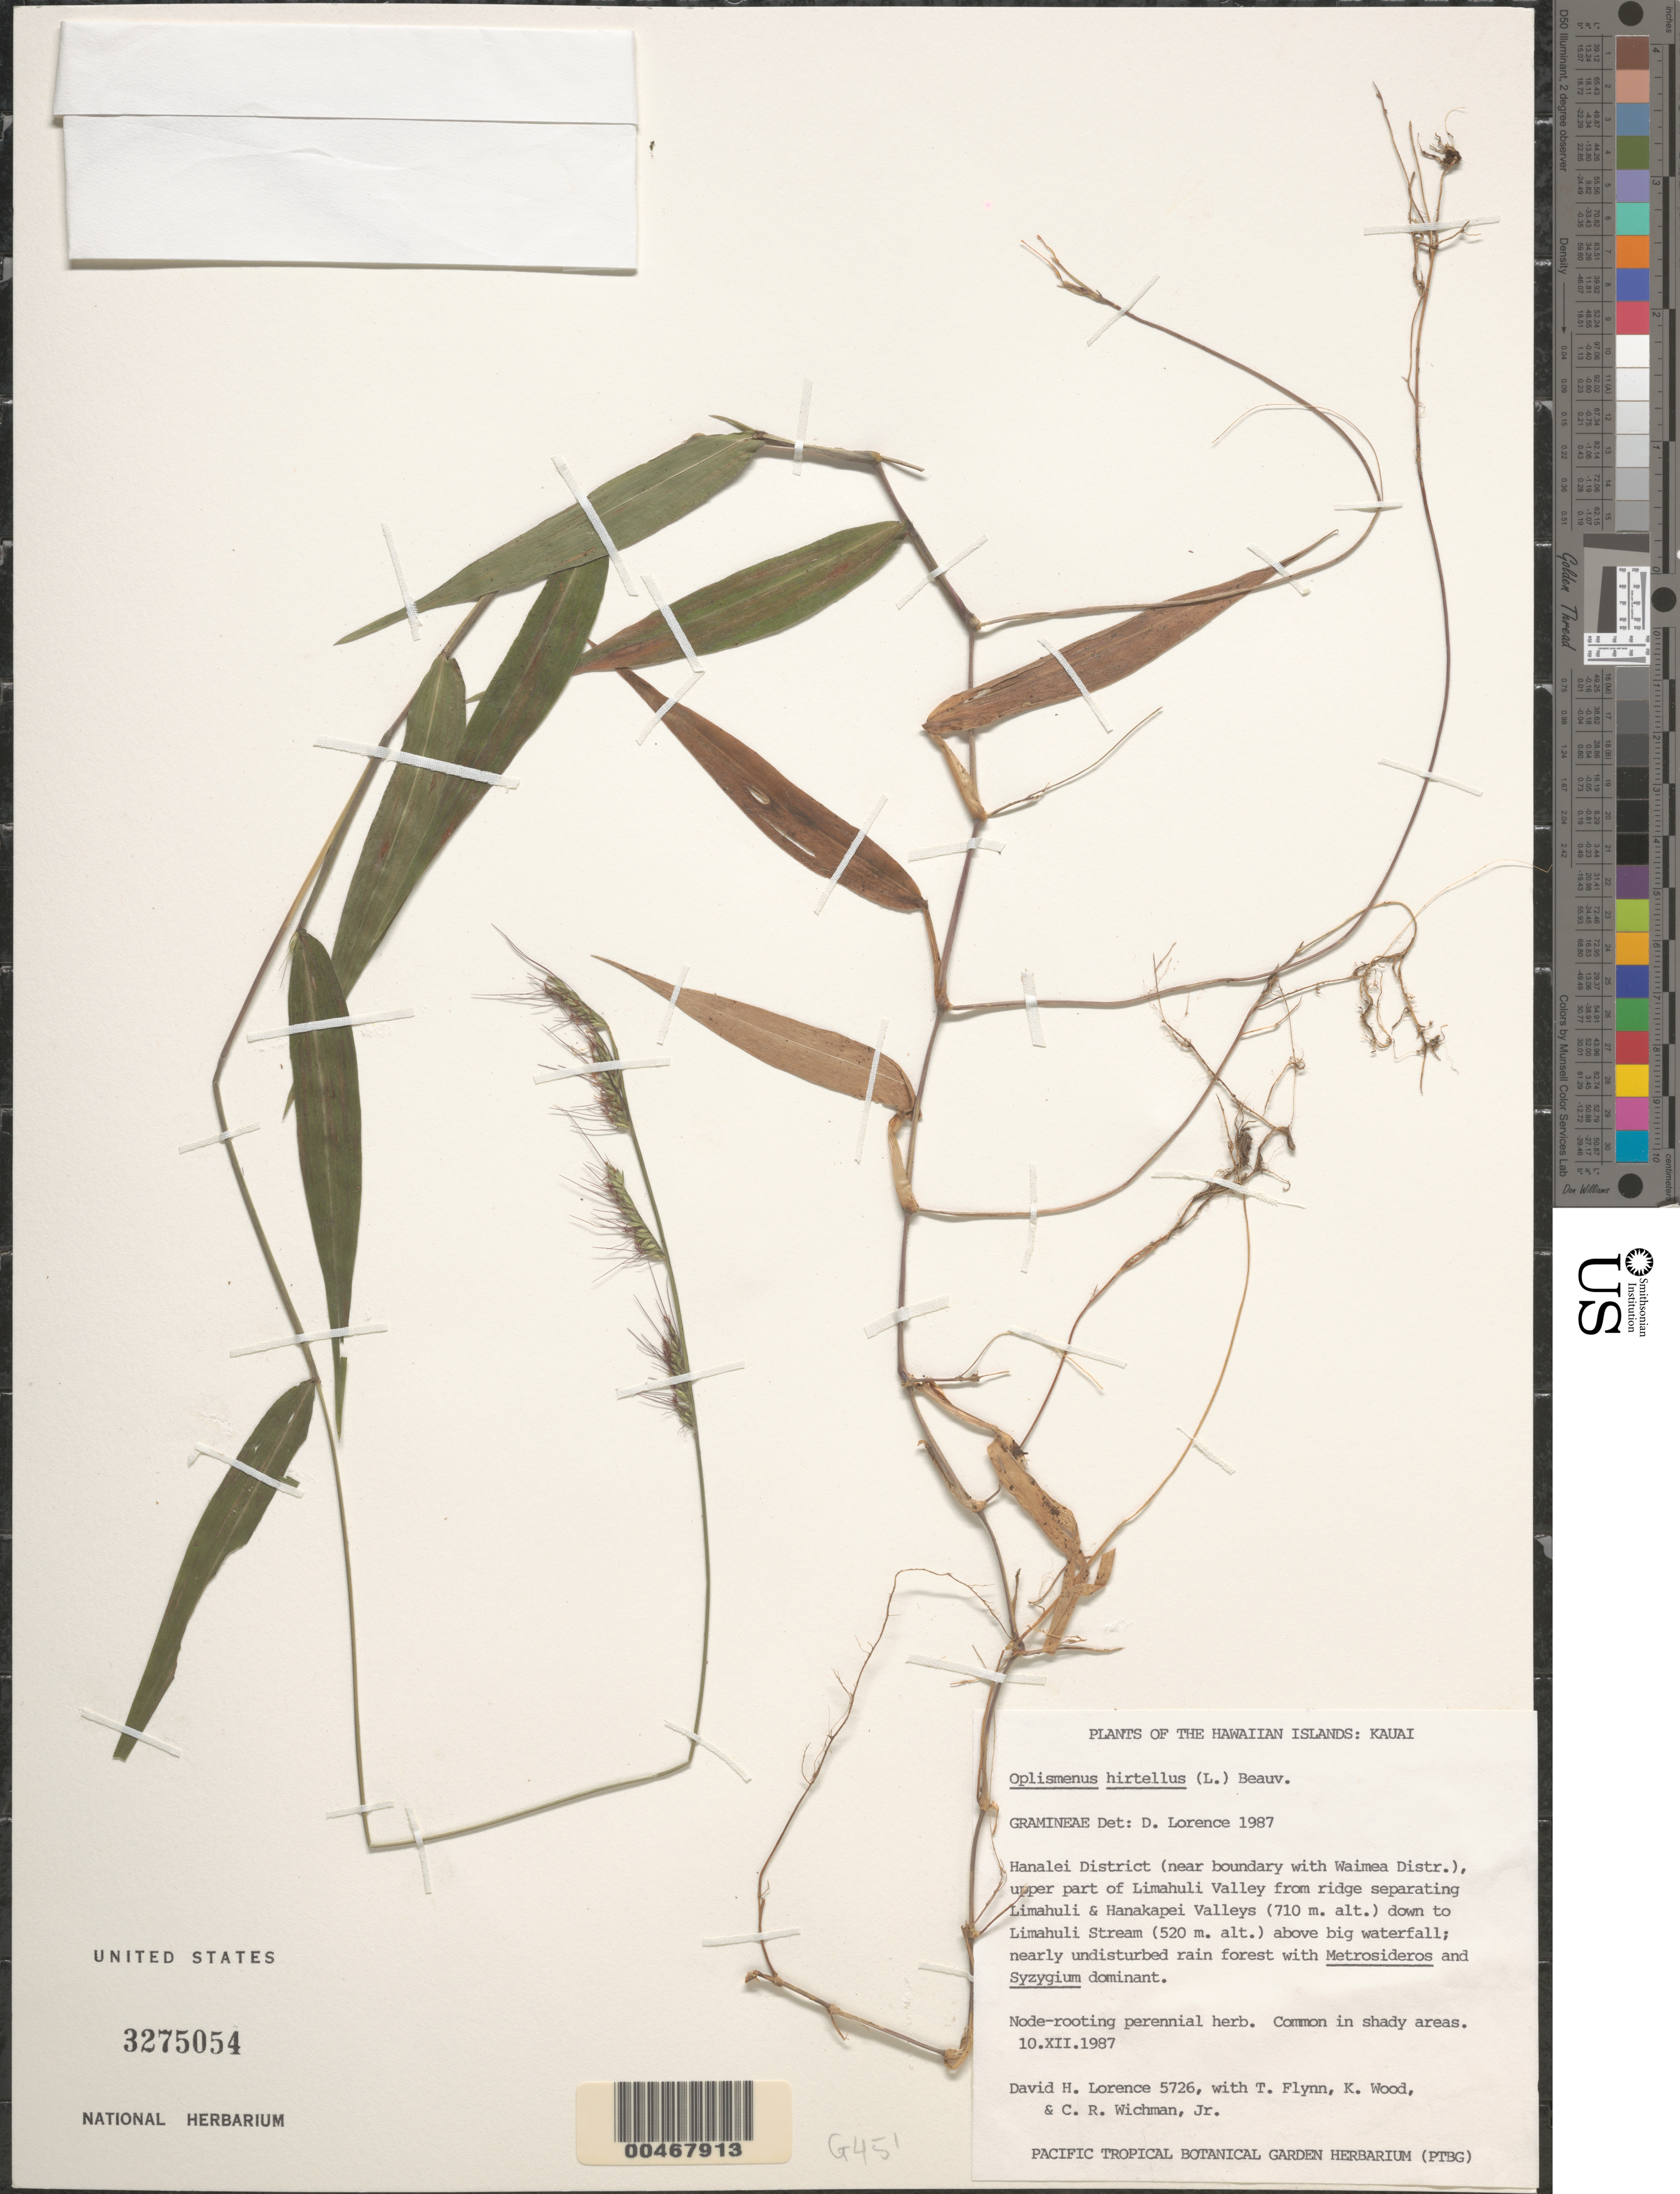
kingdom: Plantae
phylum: Tracheophyta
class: Liliopsida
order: Poales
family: Poaceae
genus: Oplismenus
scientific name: Oplismenus hirtellus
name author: (L.) P. Beauv.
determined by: Lorence, D. L.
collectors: D. Lorence, T. W. Flynn, K. Wood & J. Wichman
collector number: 5726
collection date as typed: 10 Dec 1987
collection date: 1987-12-10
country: United States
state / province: Hawaii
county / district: Kauai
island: Kaua'i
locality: Hanalei Dist., near boundary w/ Waimea Dist. Upper part of Limahuli Valley from ridge separating Limahuli & Hanakapei Valleys...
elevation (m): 520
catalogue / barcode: US 3275054